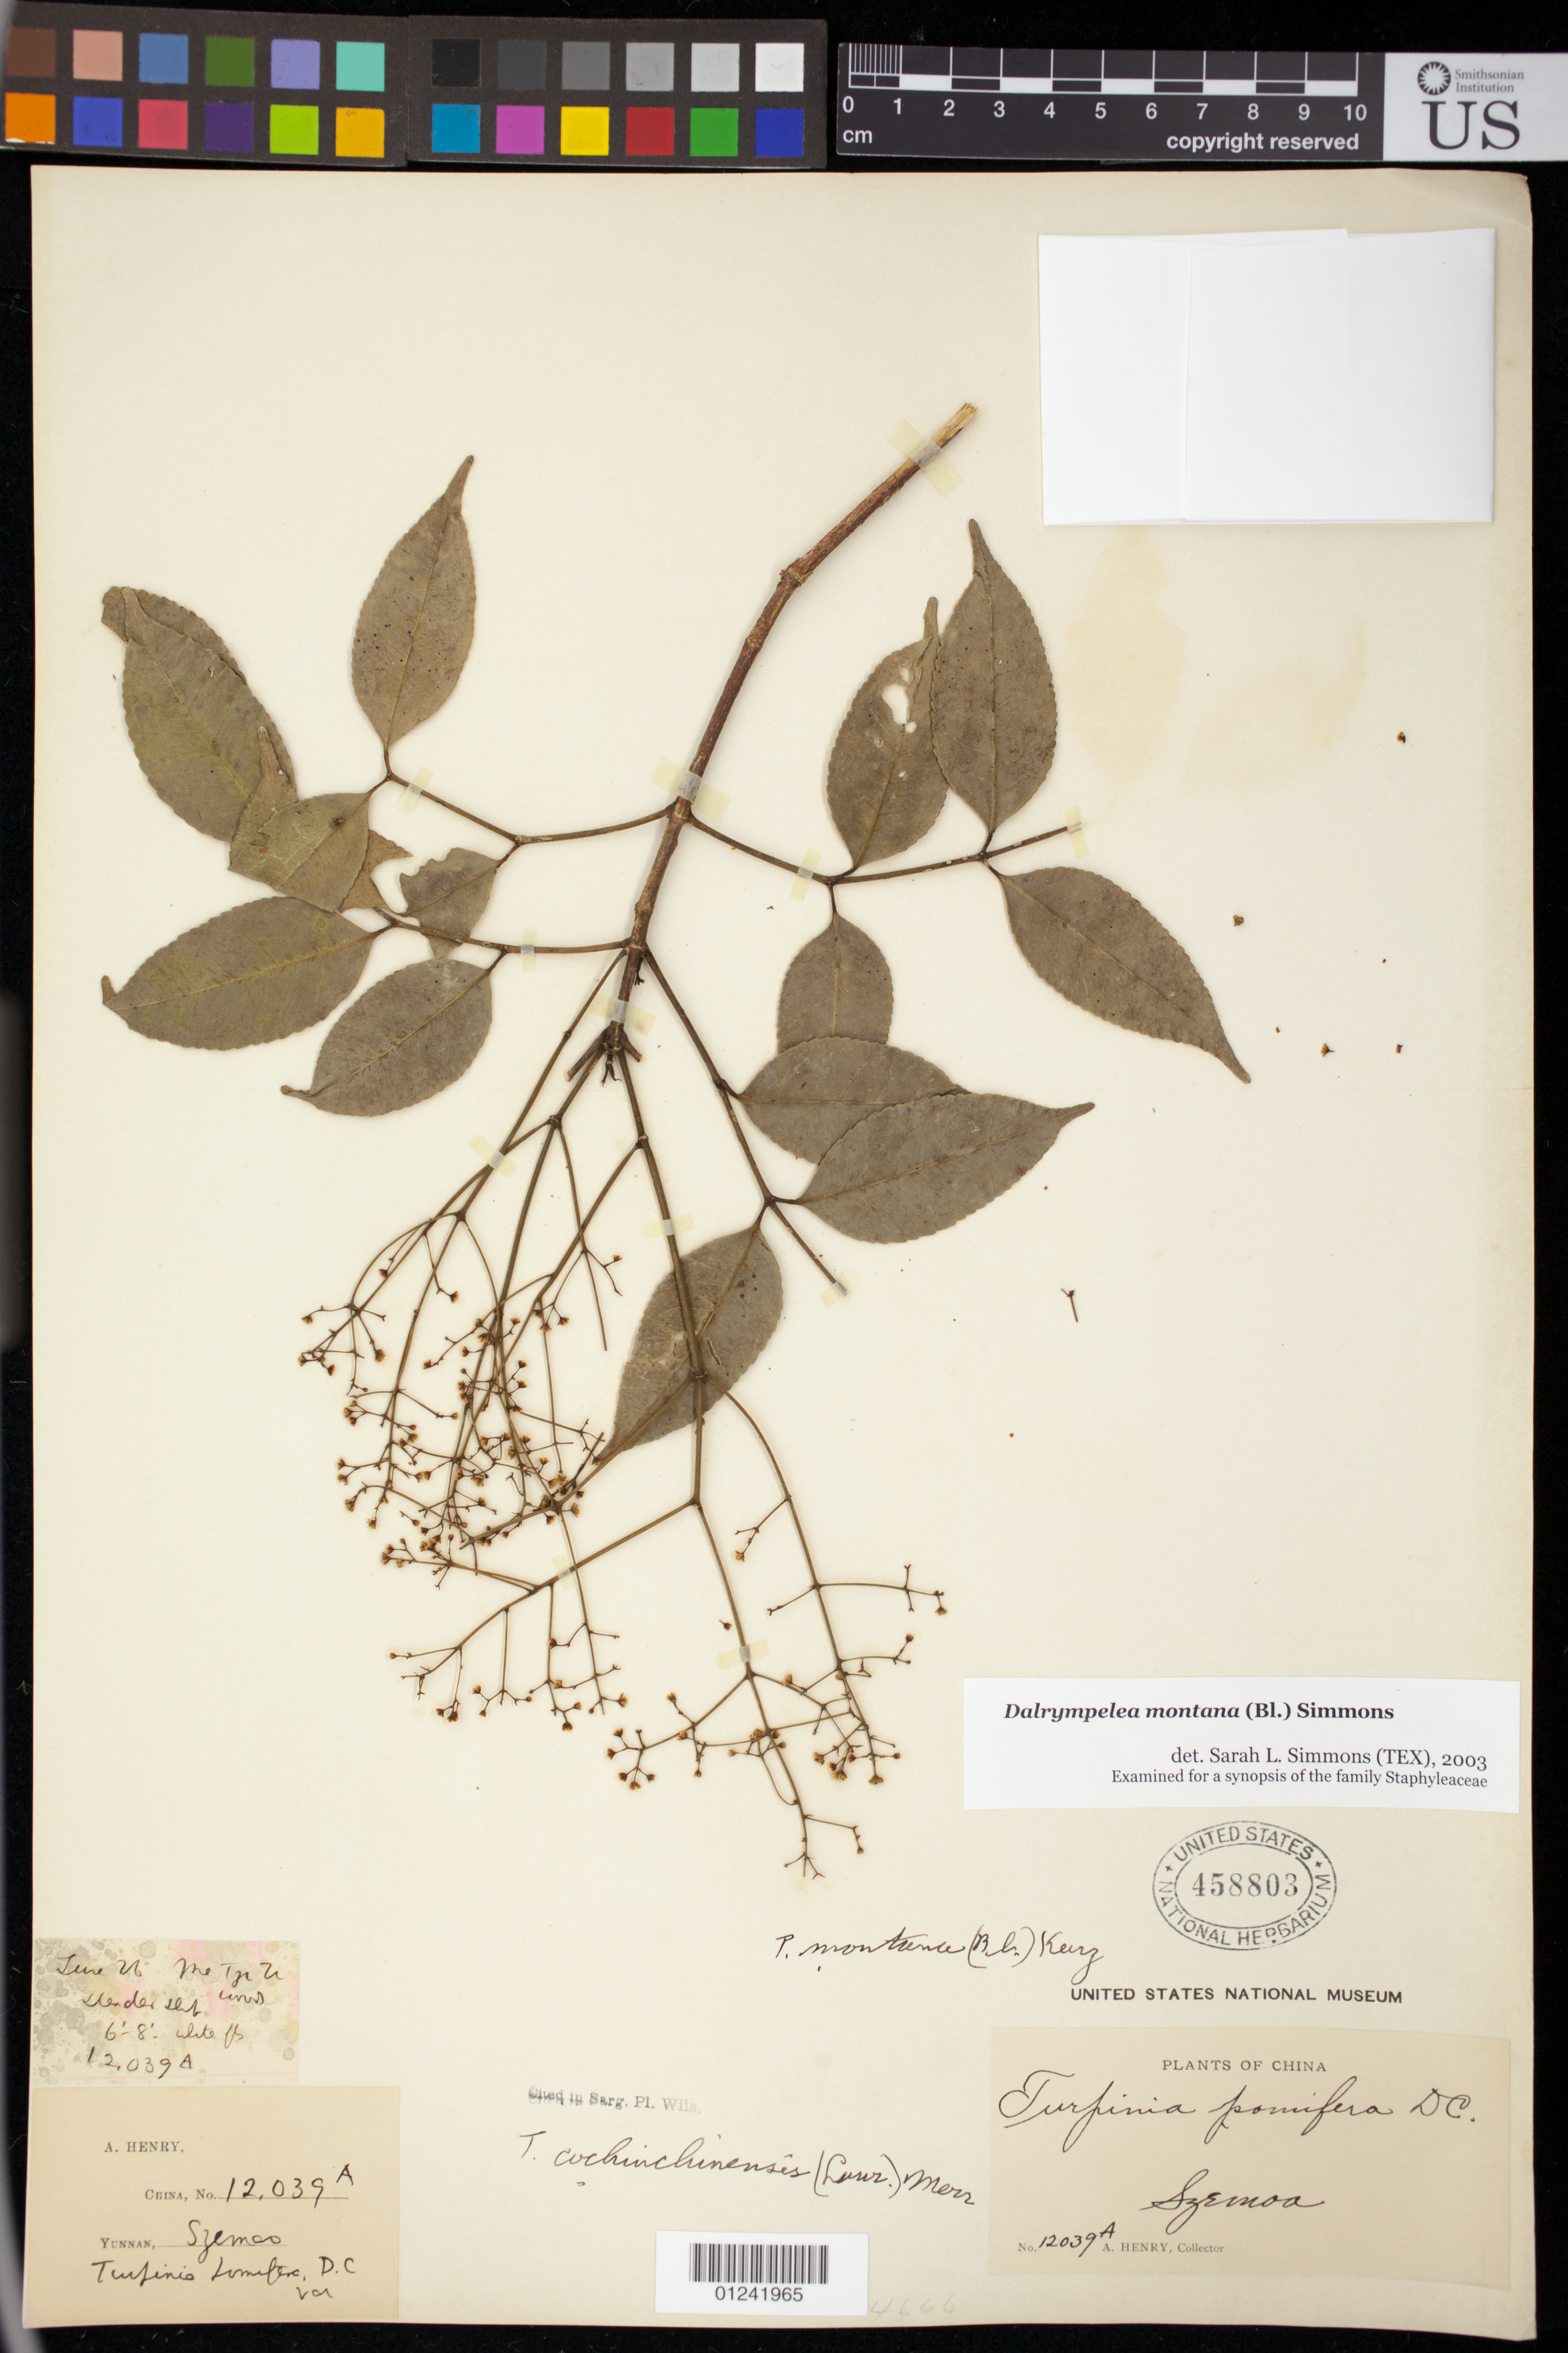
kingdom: Plantae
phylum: Tracheophyta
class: Magnoliopsida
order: Crossosomatales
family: Staphyleaceae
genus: Turpinia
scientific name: Turpinia montana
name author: (Blume) Kurz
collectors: A. Henry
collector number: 12039 A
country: China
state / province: Yunnan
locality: Szemoa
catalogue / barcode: US 458803